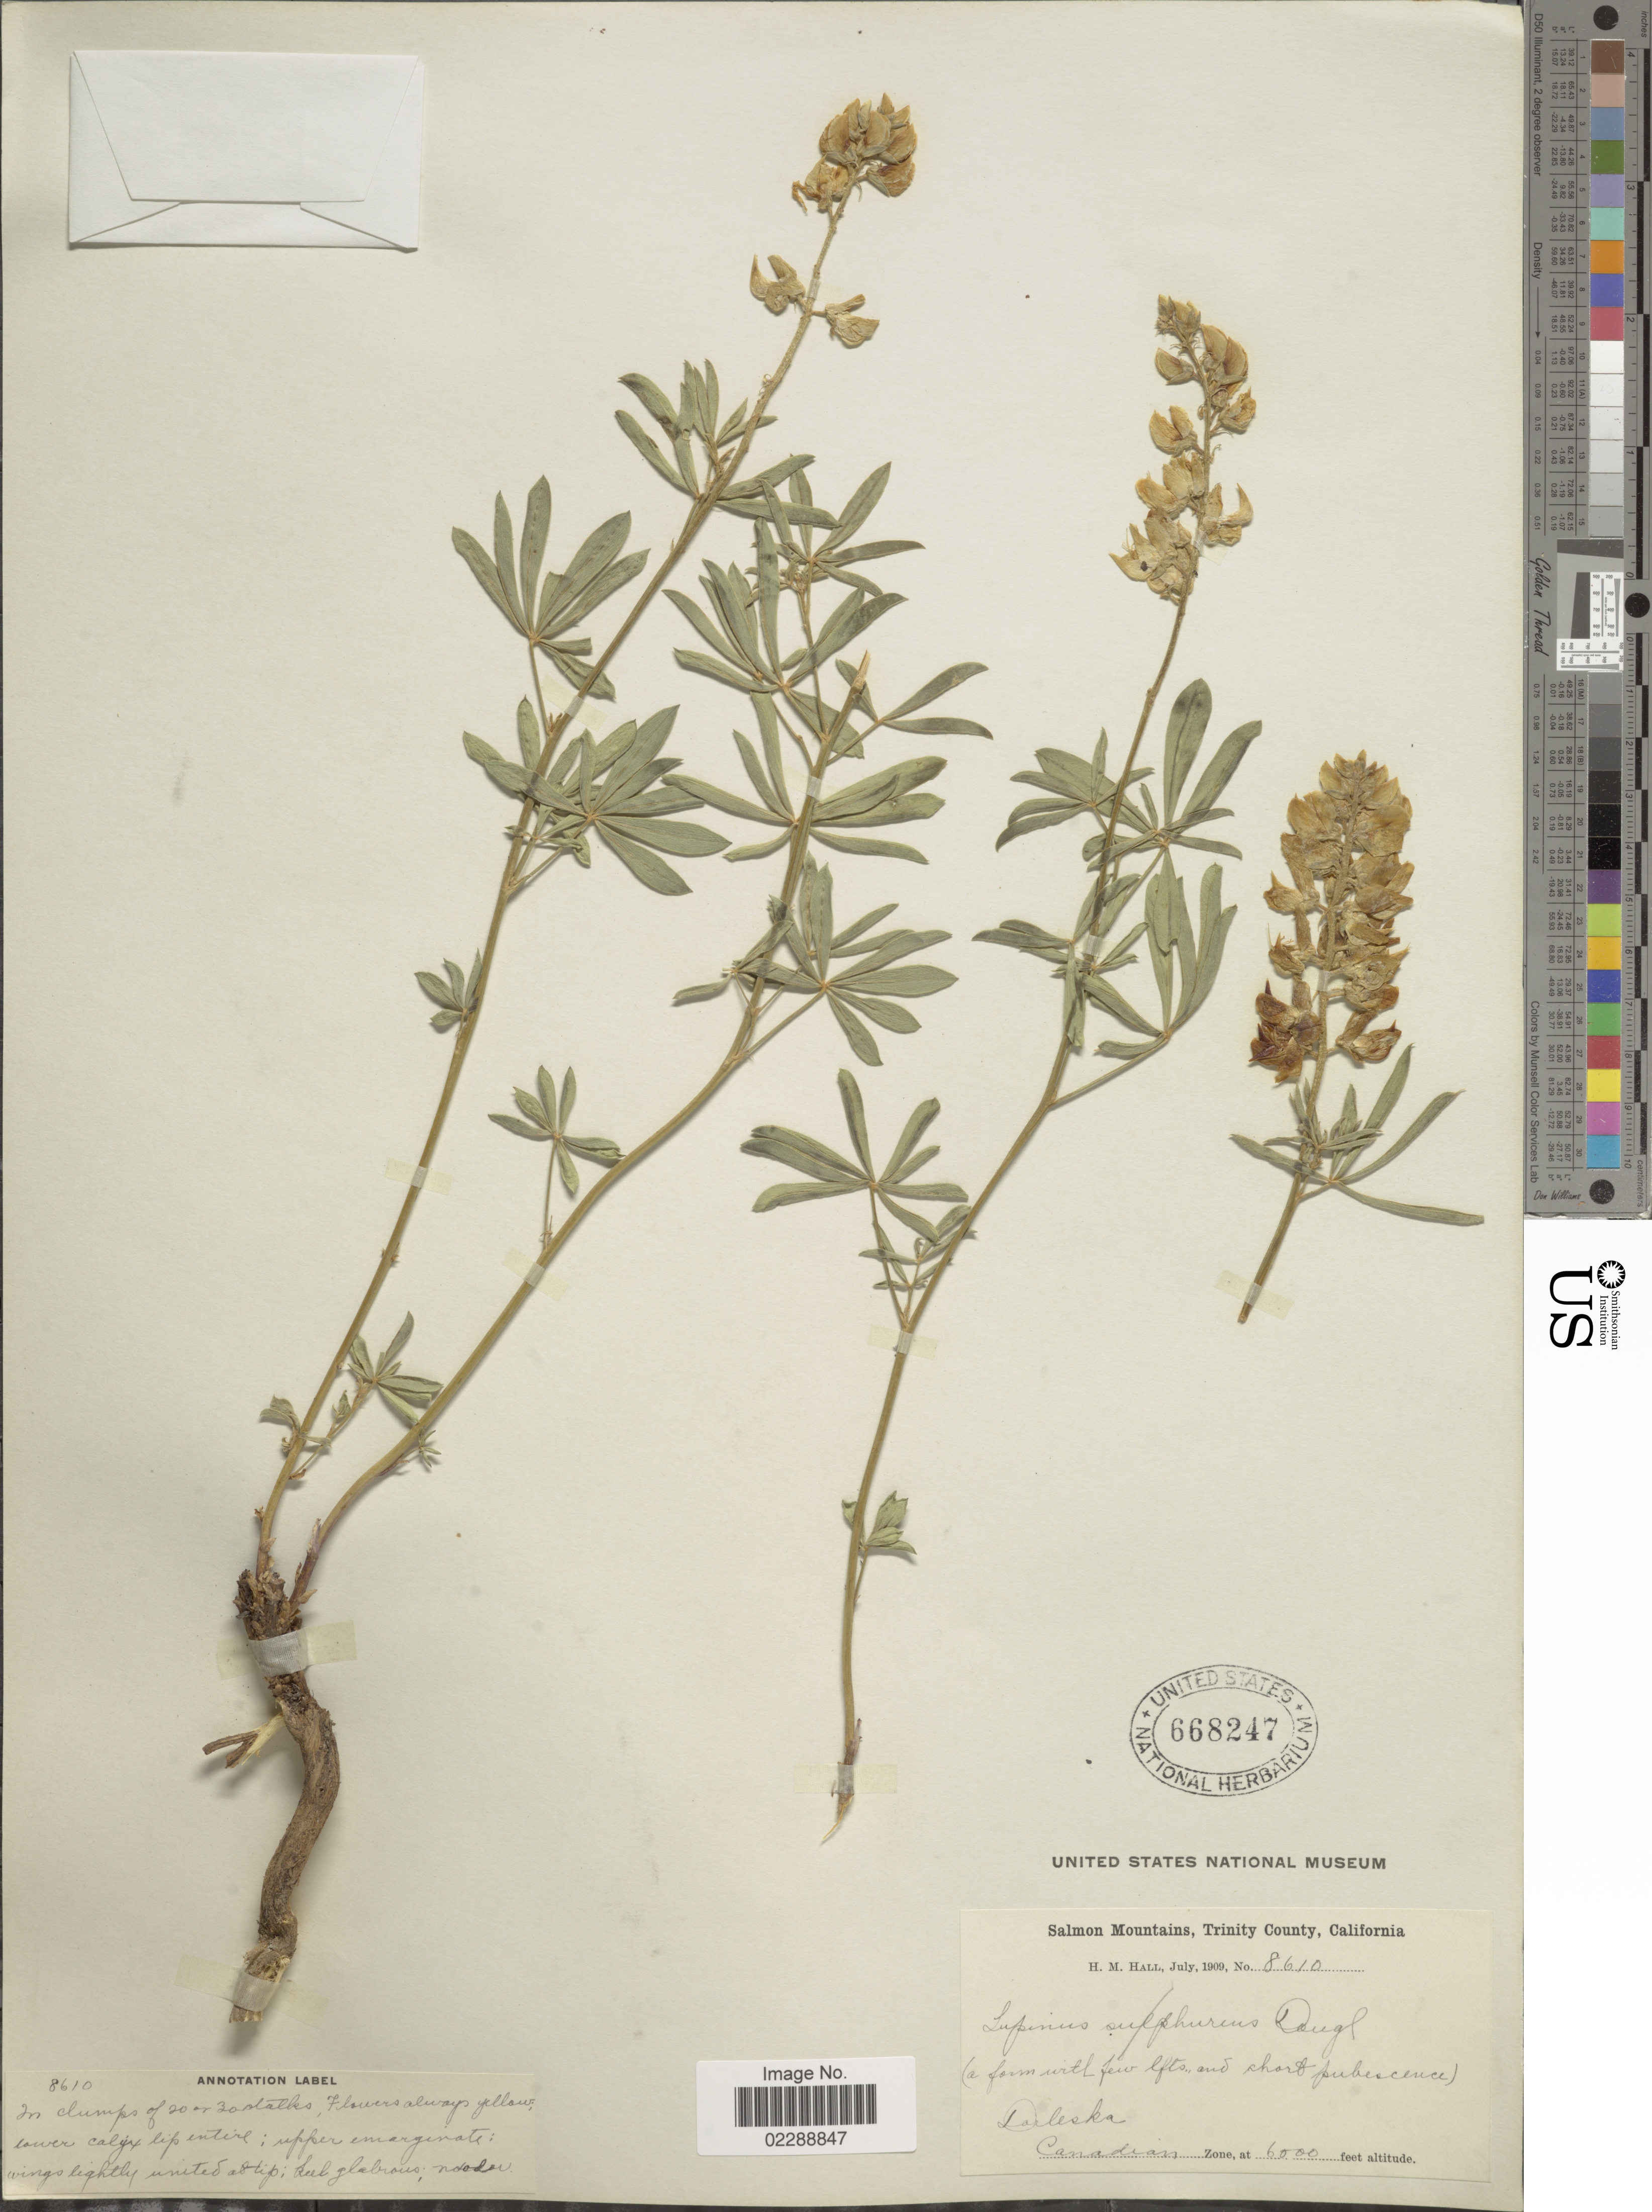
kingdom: Plantae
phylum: Tracheophyta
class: Magnoliopsida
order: Fabales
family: Fabaceae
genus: Lupinus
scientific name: Lupinus sp.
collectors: H. M. Hall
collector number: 8610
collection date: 1909-07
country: United States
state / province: California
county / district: Trinity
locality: Salmon Mountains, Trinity County, California, Darleska Canadian Zone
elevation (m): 1829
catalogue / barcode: US 668247